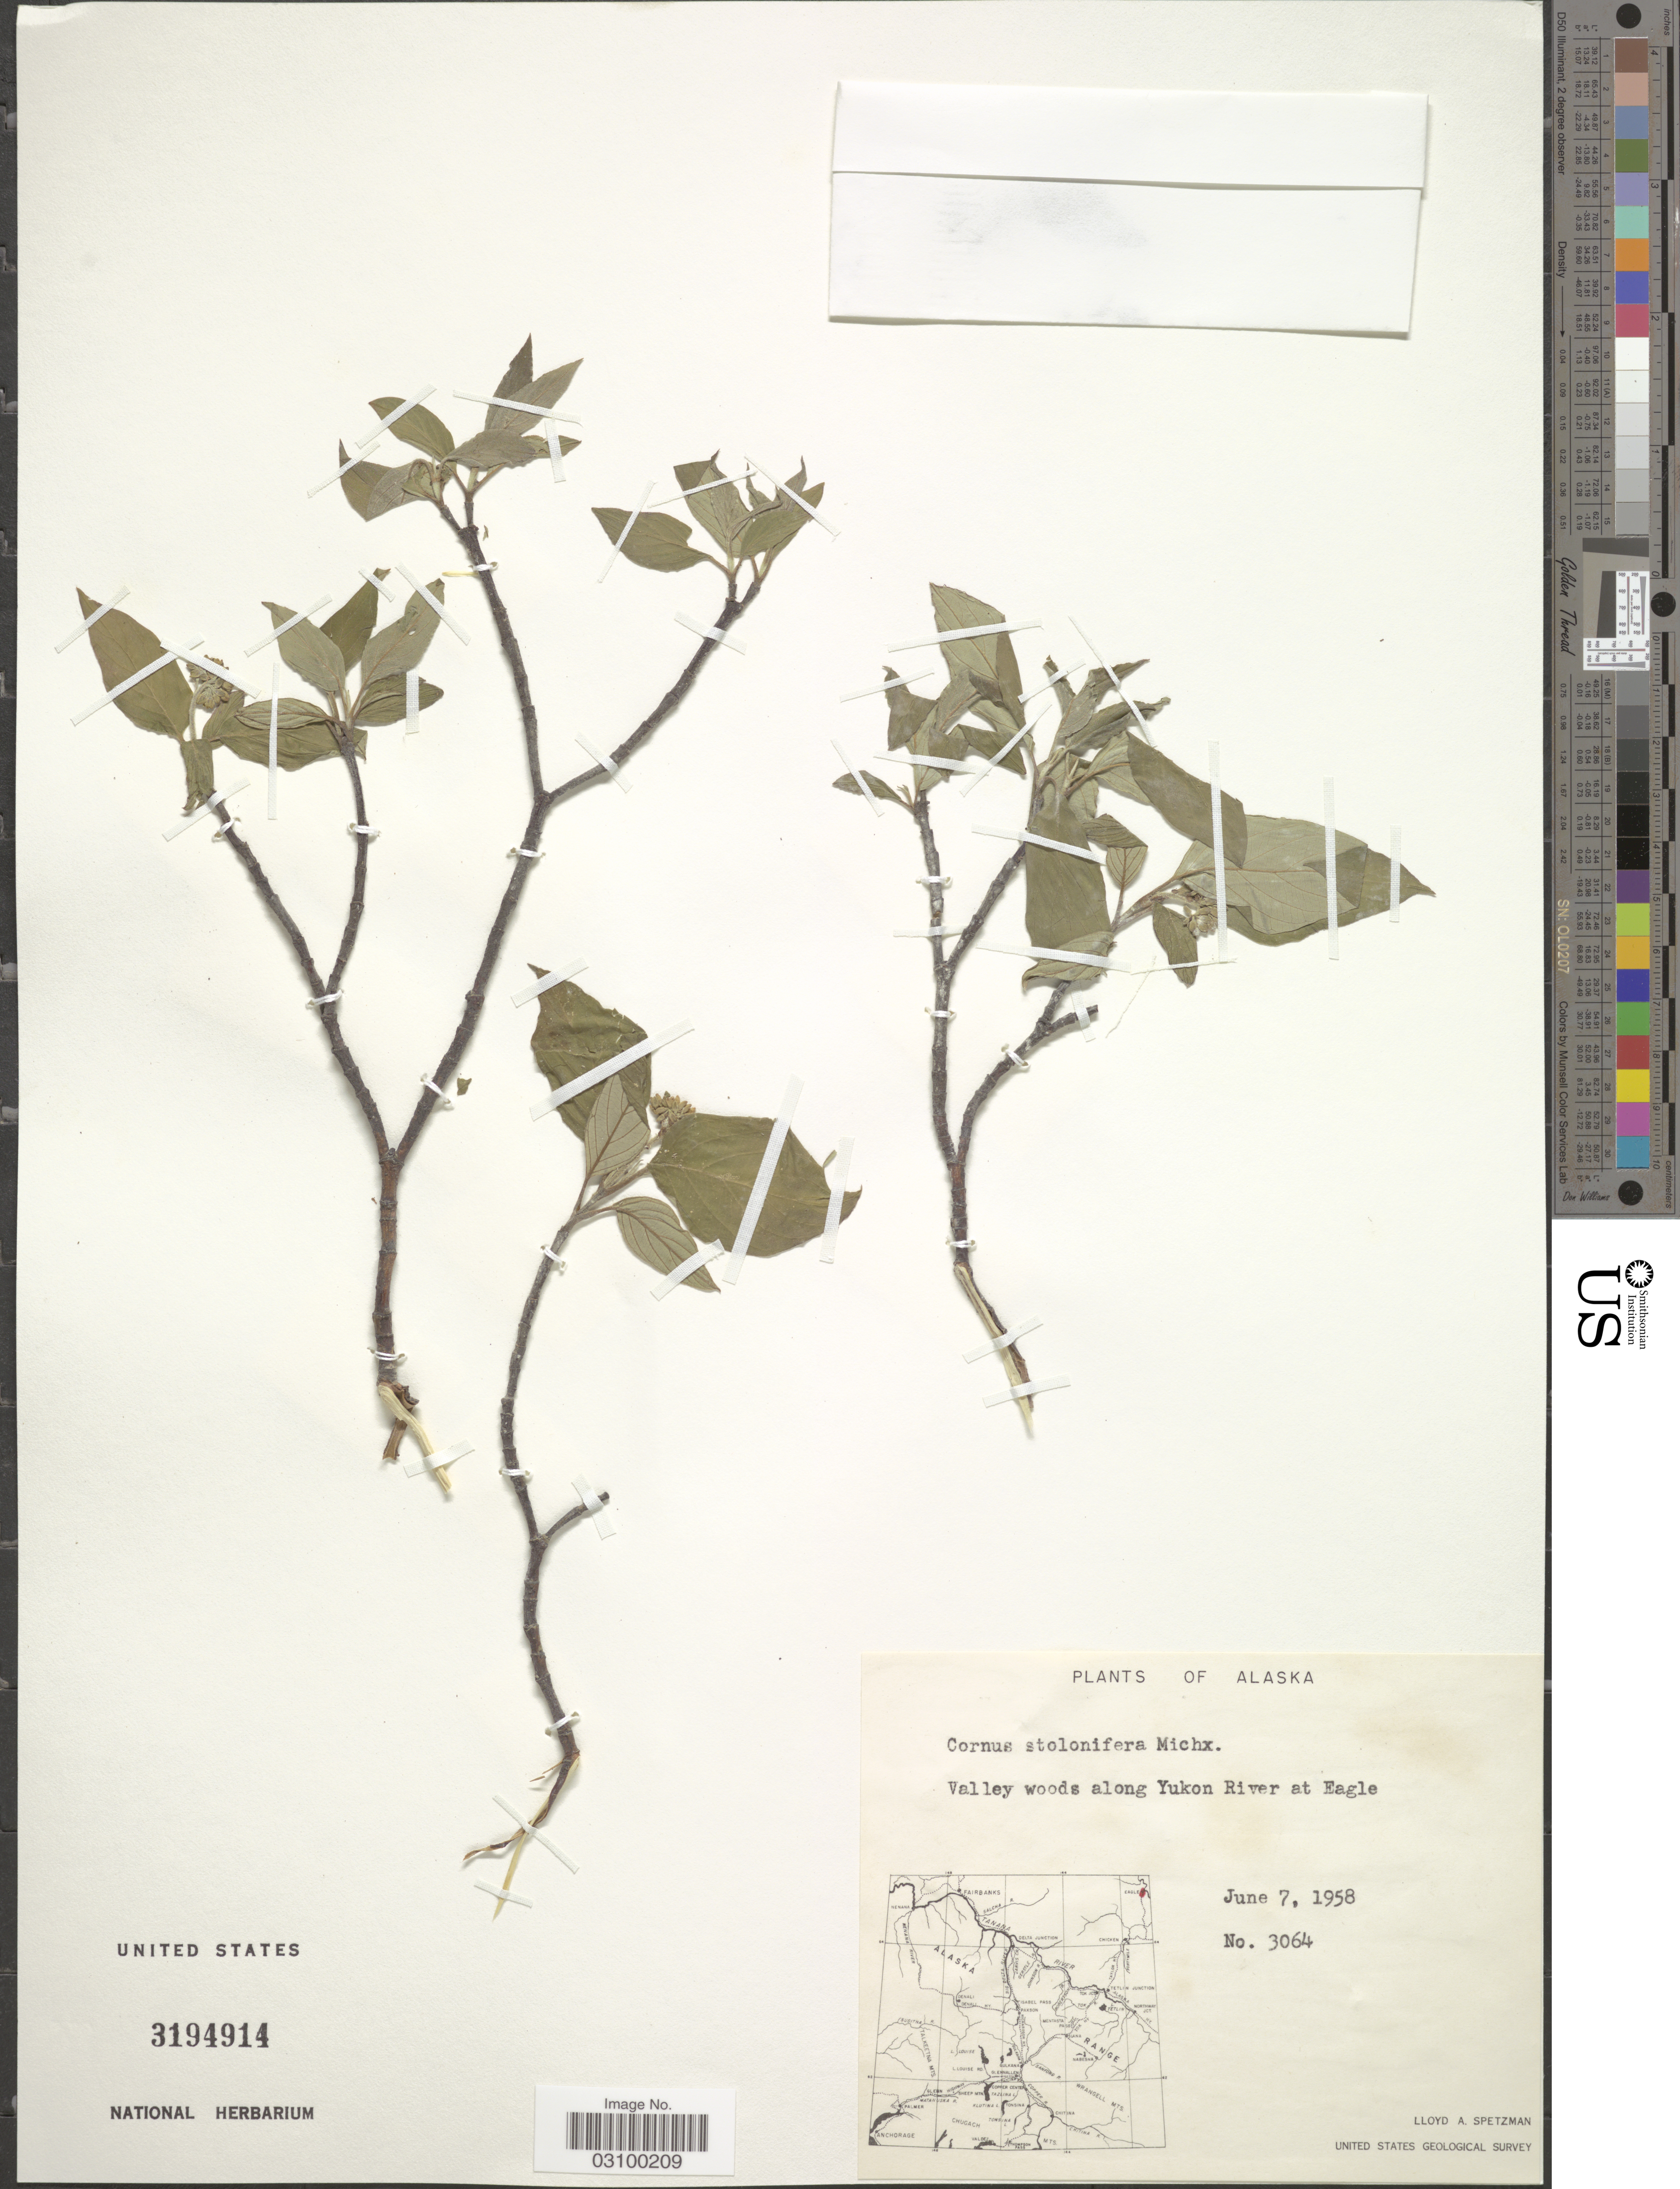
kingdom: Plantae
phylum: Tracheophyta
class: Magnoliopsida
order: Cornales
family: Cornaceae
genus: Cornus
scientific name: Cornus sericea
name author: L.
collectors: L. Spetzman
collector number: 3064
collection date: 1958-06-07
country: United States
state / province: Alaska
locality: Valley woods along Yukon River at Eagle.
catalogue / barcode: US 3194914